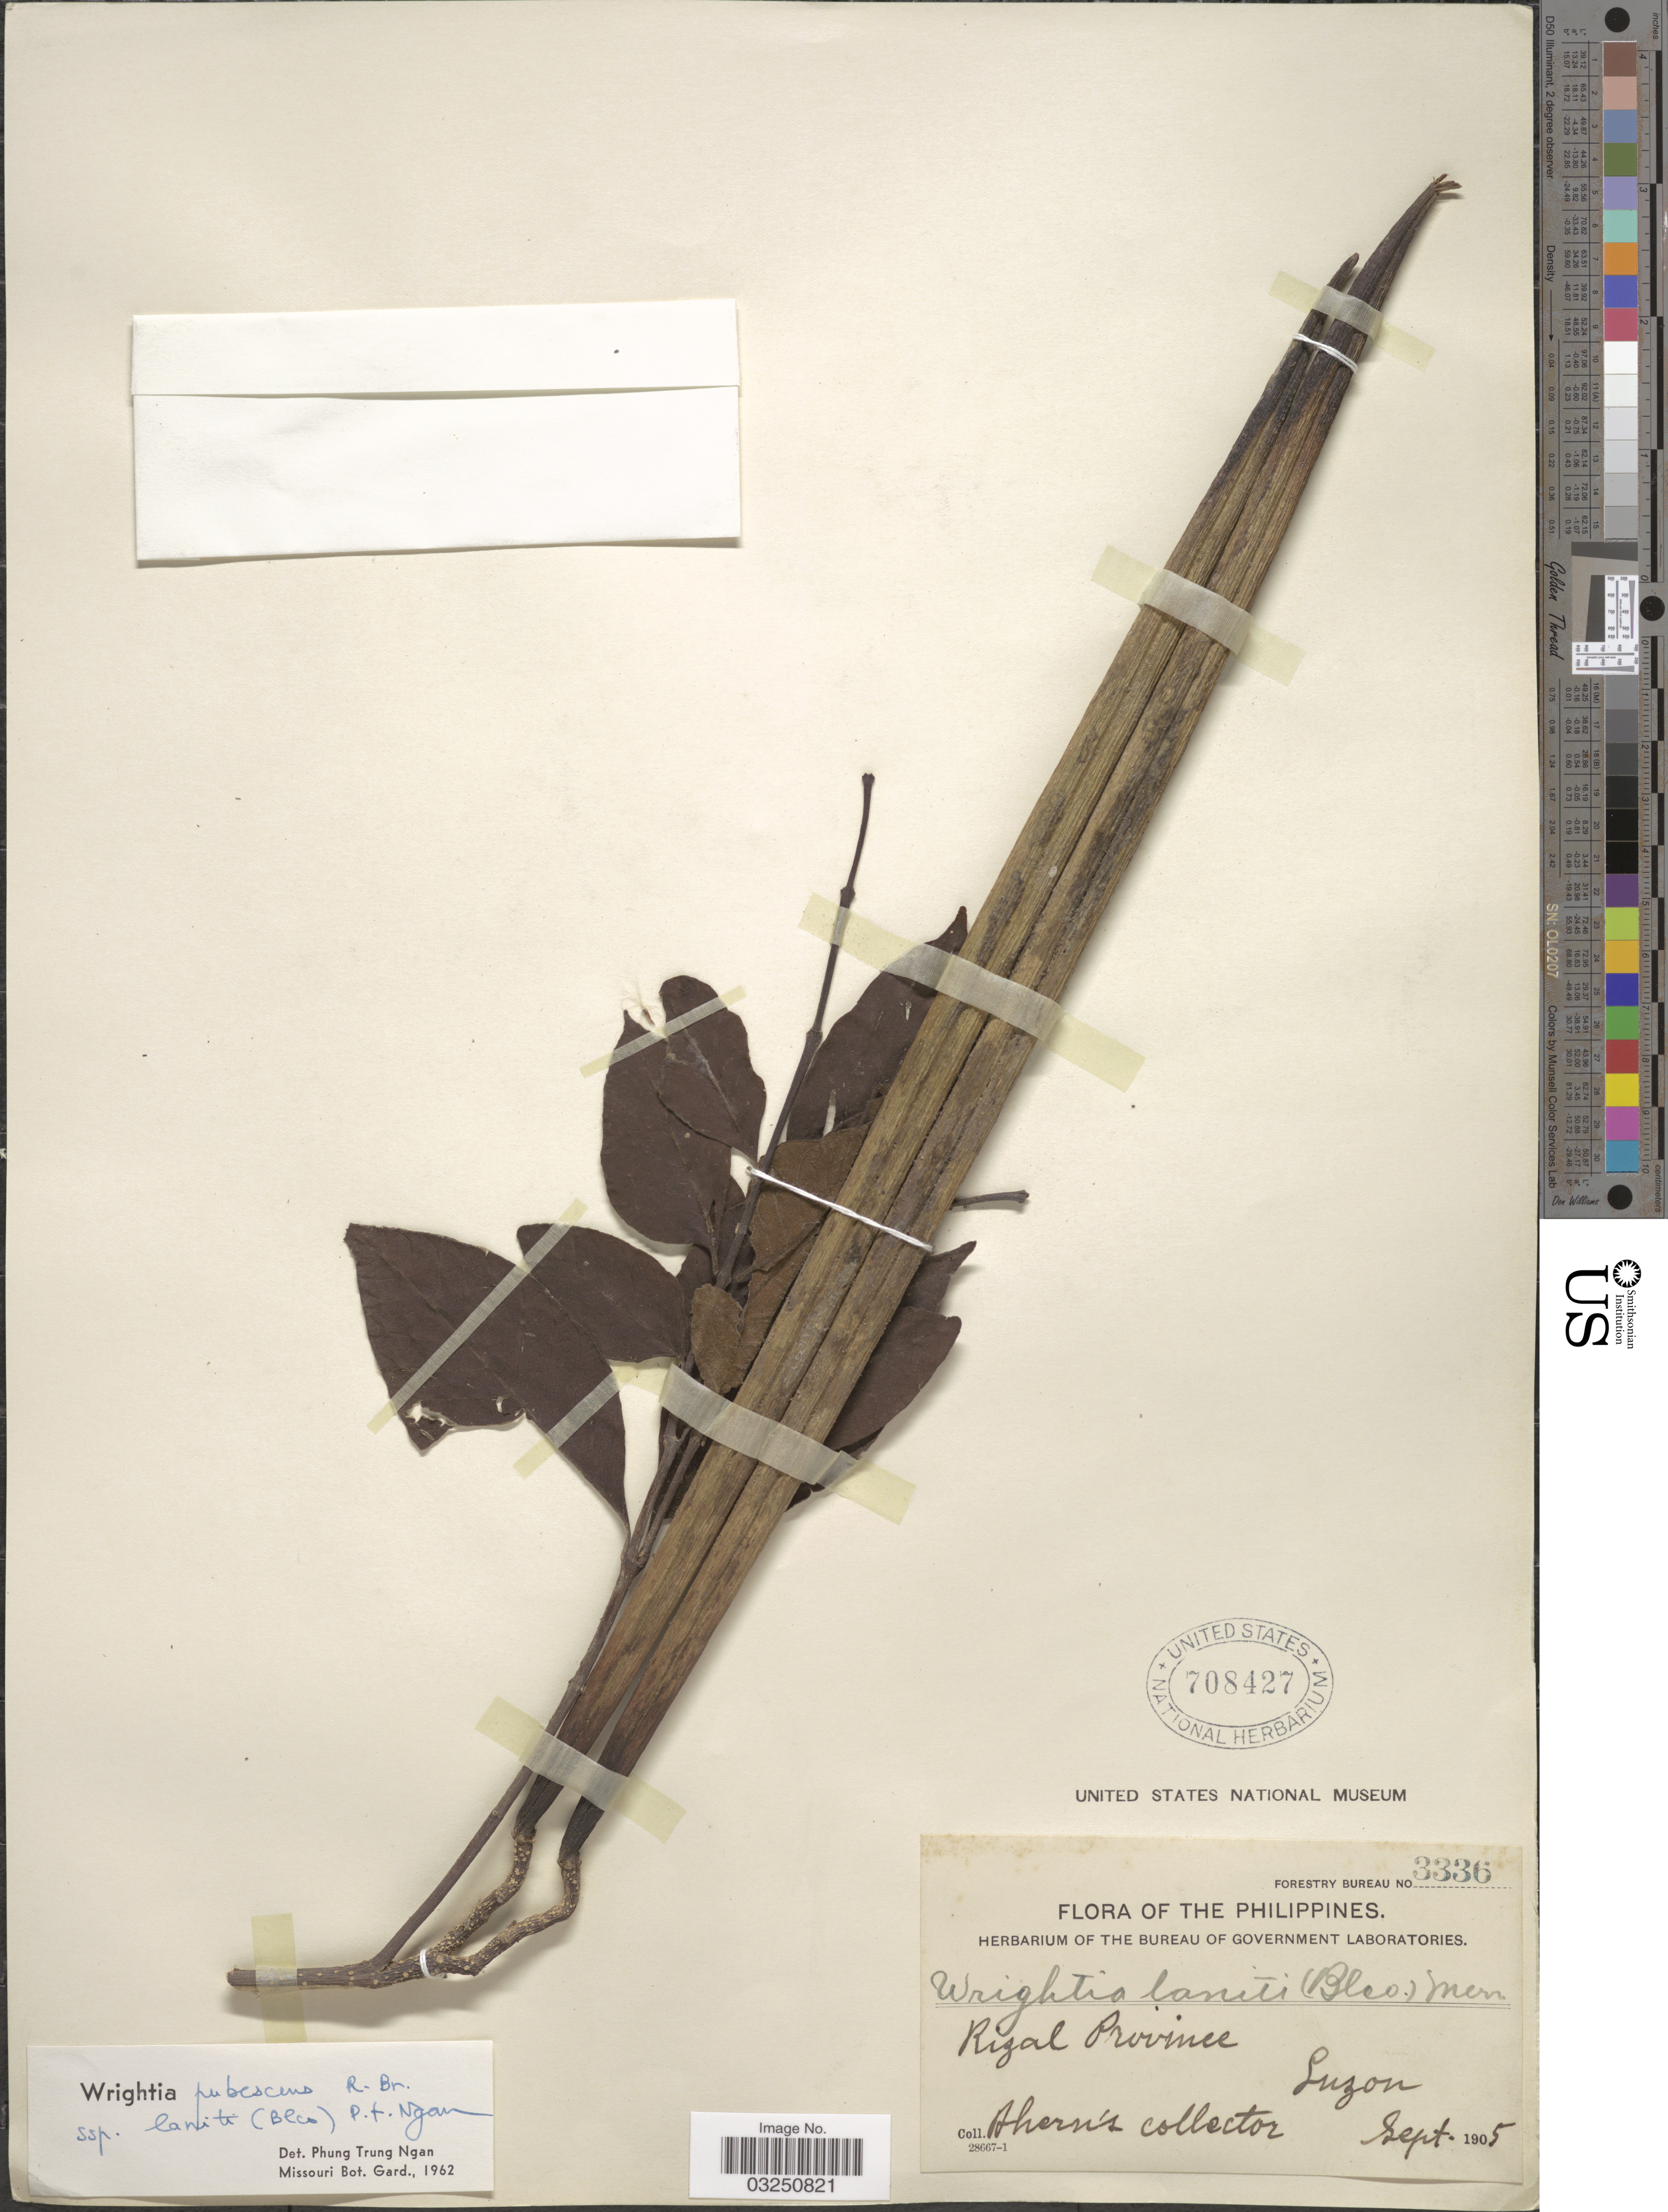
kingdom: Plantae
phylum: Tracheophyta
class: Magnoliopsida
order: Gentianales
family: Apocynaceae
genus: Wrightia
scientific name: Wrightia pubescens subsp. laniti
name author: (M. Blanco) Ngan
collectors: Ahern's collector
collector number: Forestry Bureau 3336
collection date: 1905-09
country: Philippines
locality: Rizal Province Luzon.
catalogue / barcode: US 708427